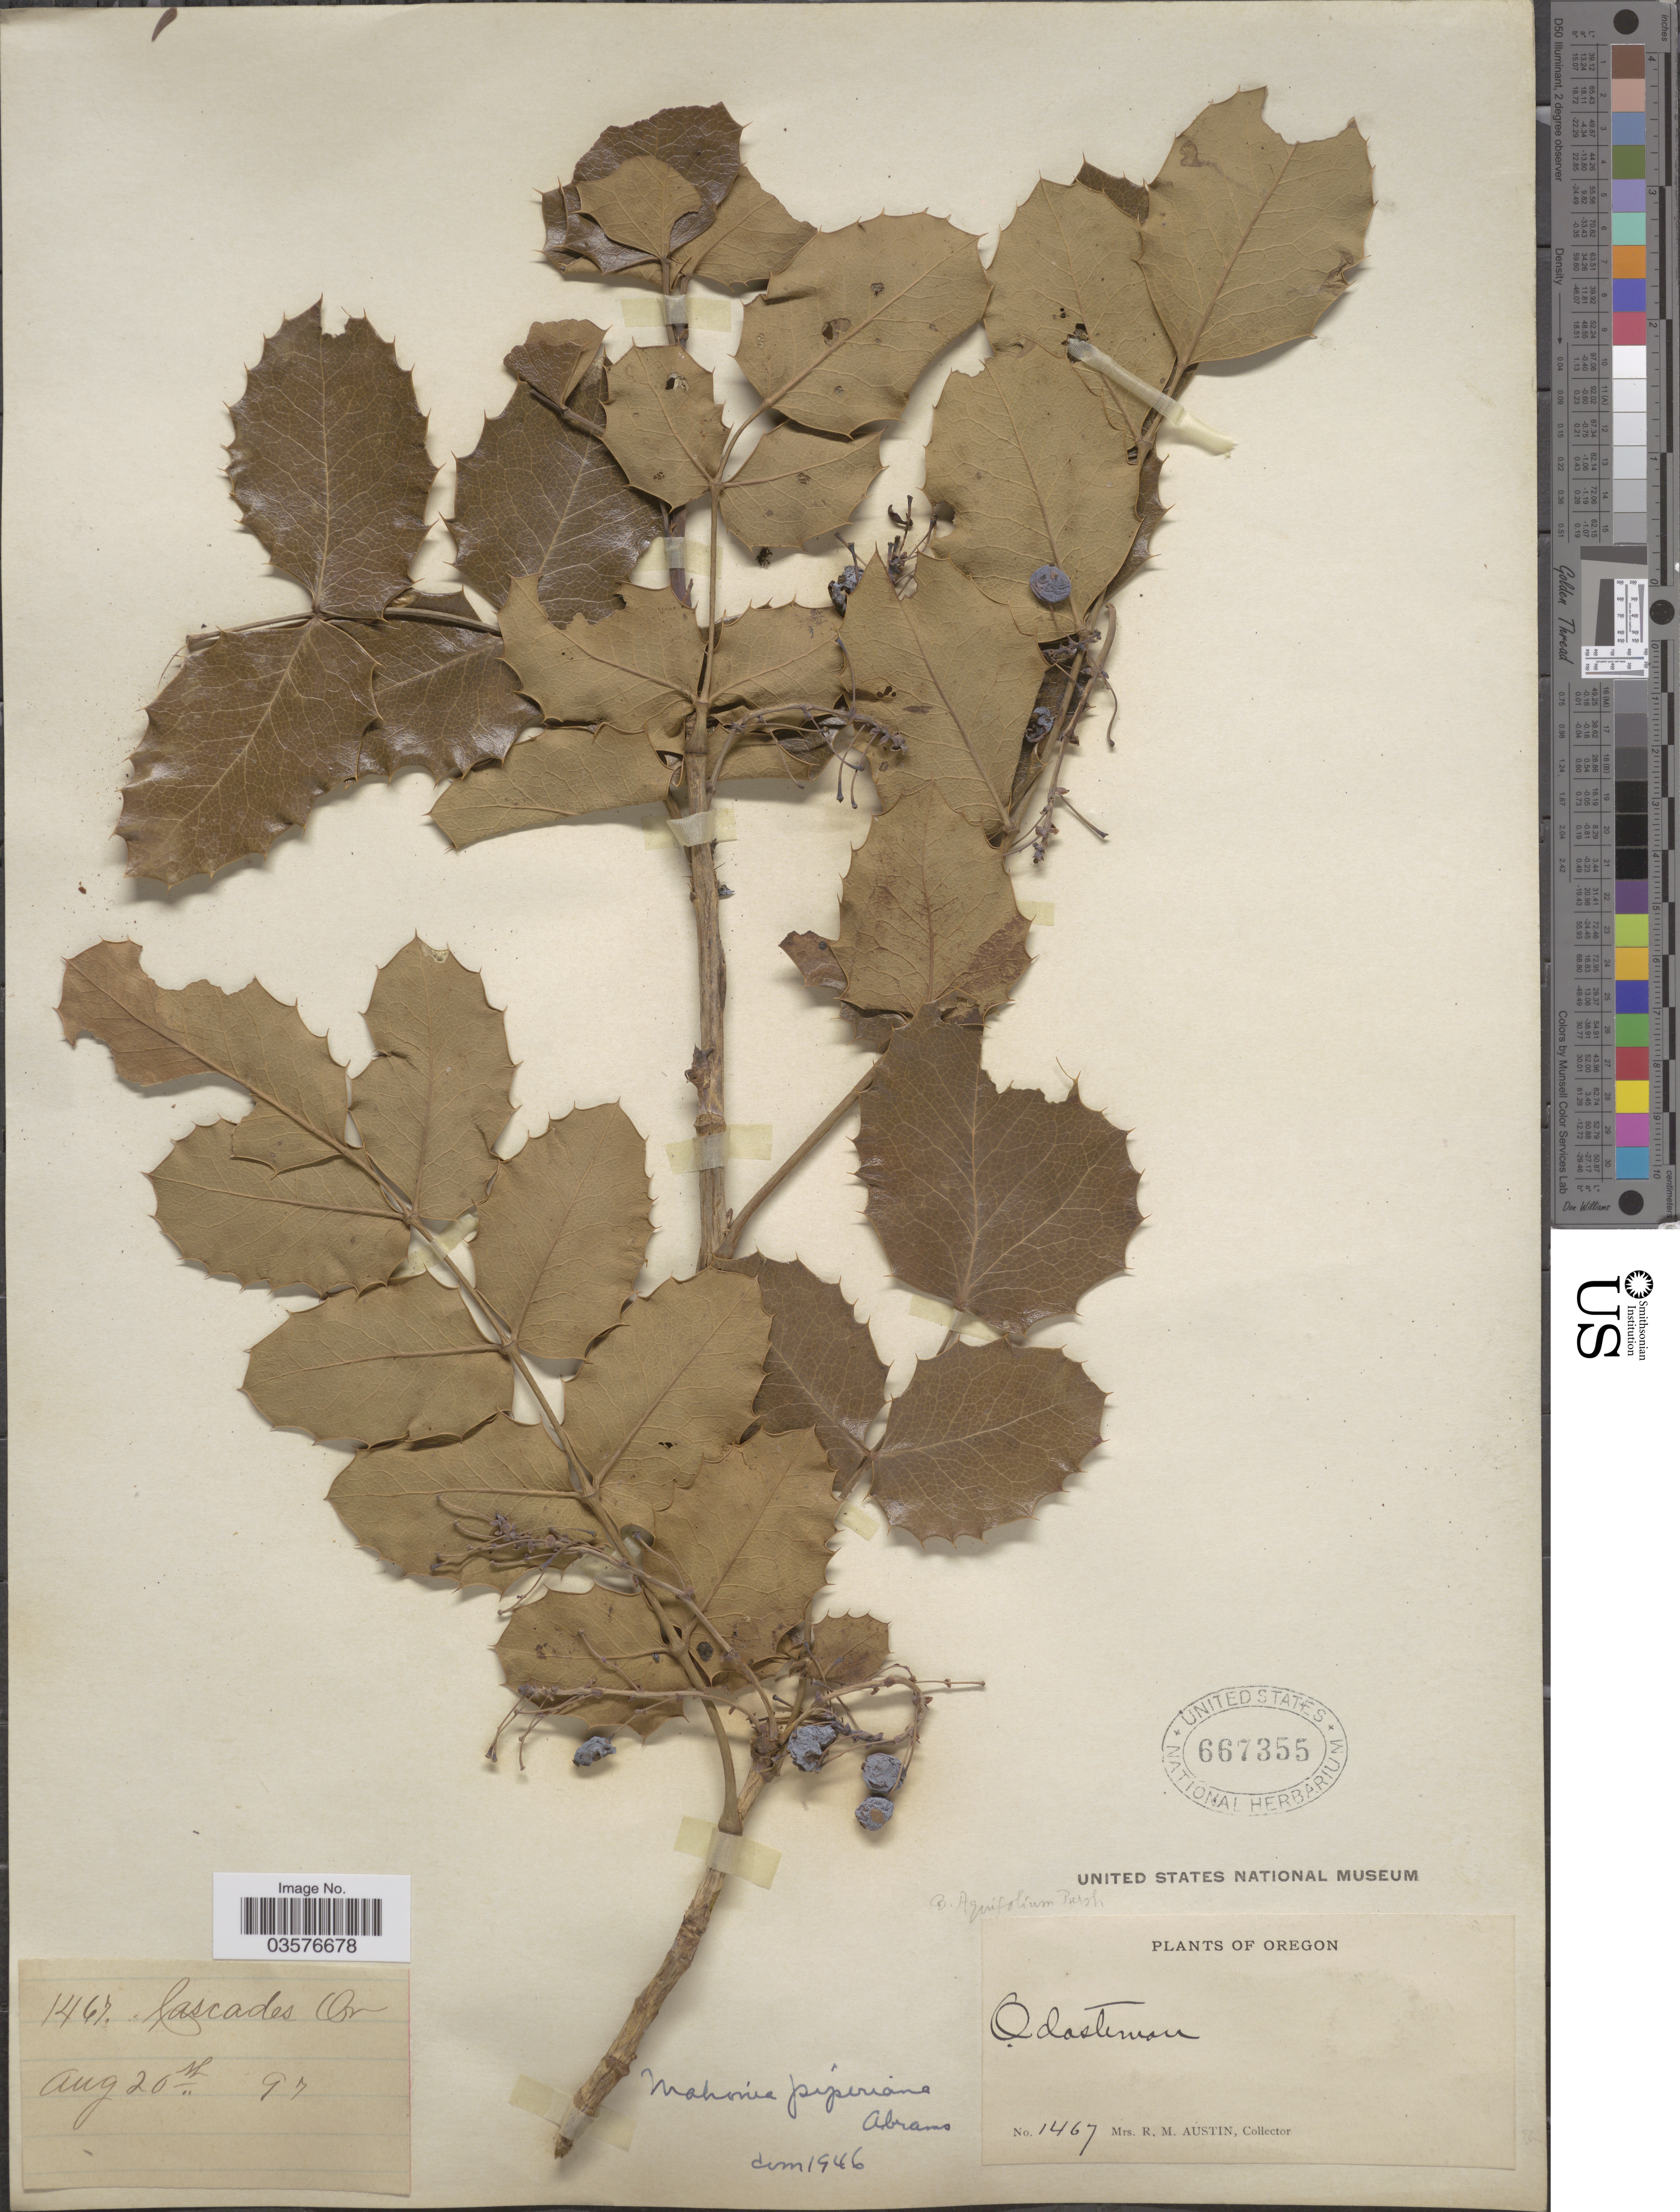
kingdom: Plantae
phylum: Tracheophyta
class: Magnoliopsida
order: Ranunculales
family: Berberidaceae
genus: Mahonia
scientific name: Mahonia piperiana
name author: Abrams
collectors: R. Austin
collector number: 1467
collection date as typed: Transcribed d/m/y: 20/8/97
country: United States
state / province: Oregon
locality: Cascades.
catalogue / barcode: US 667355